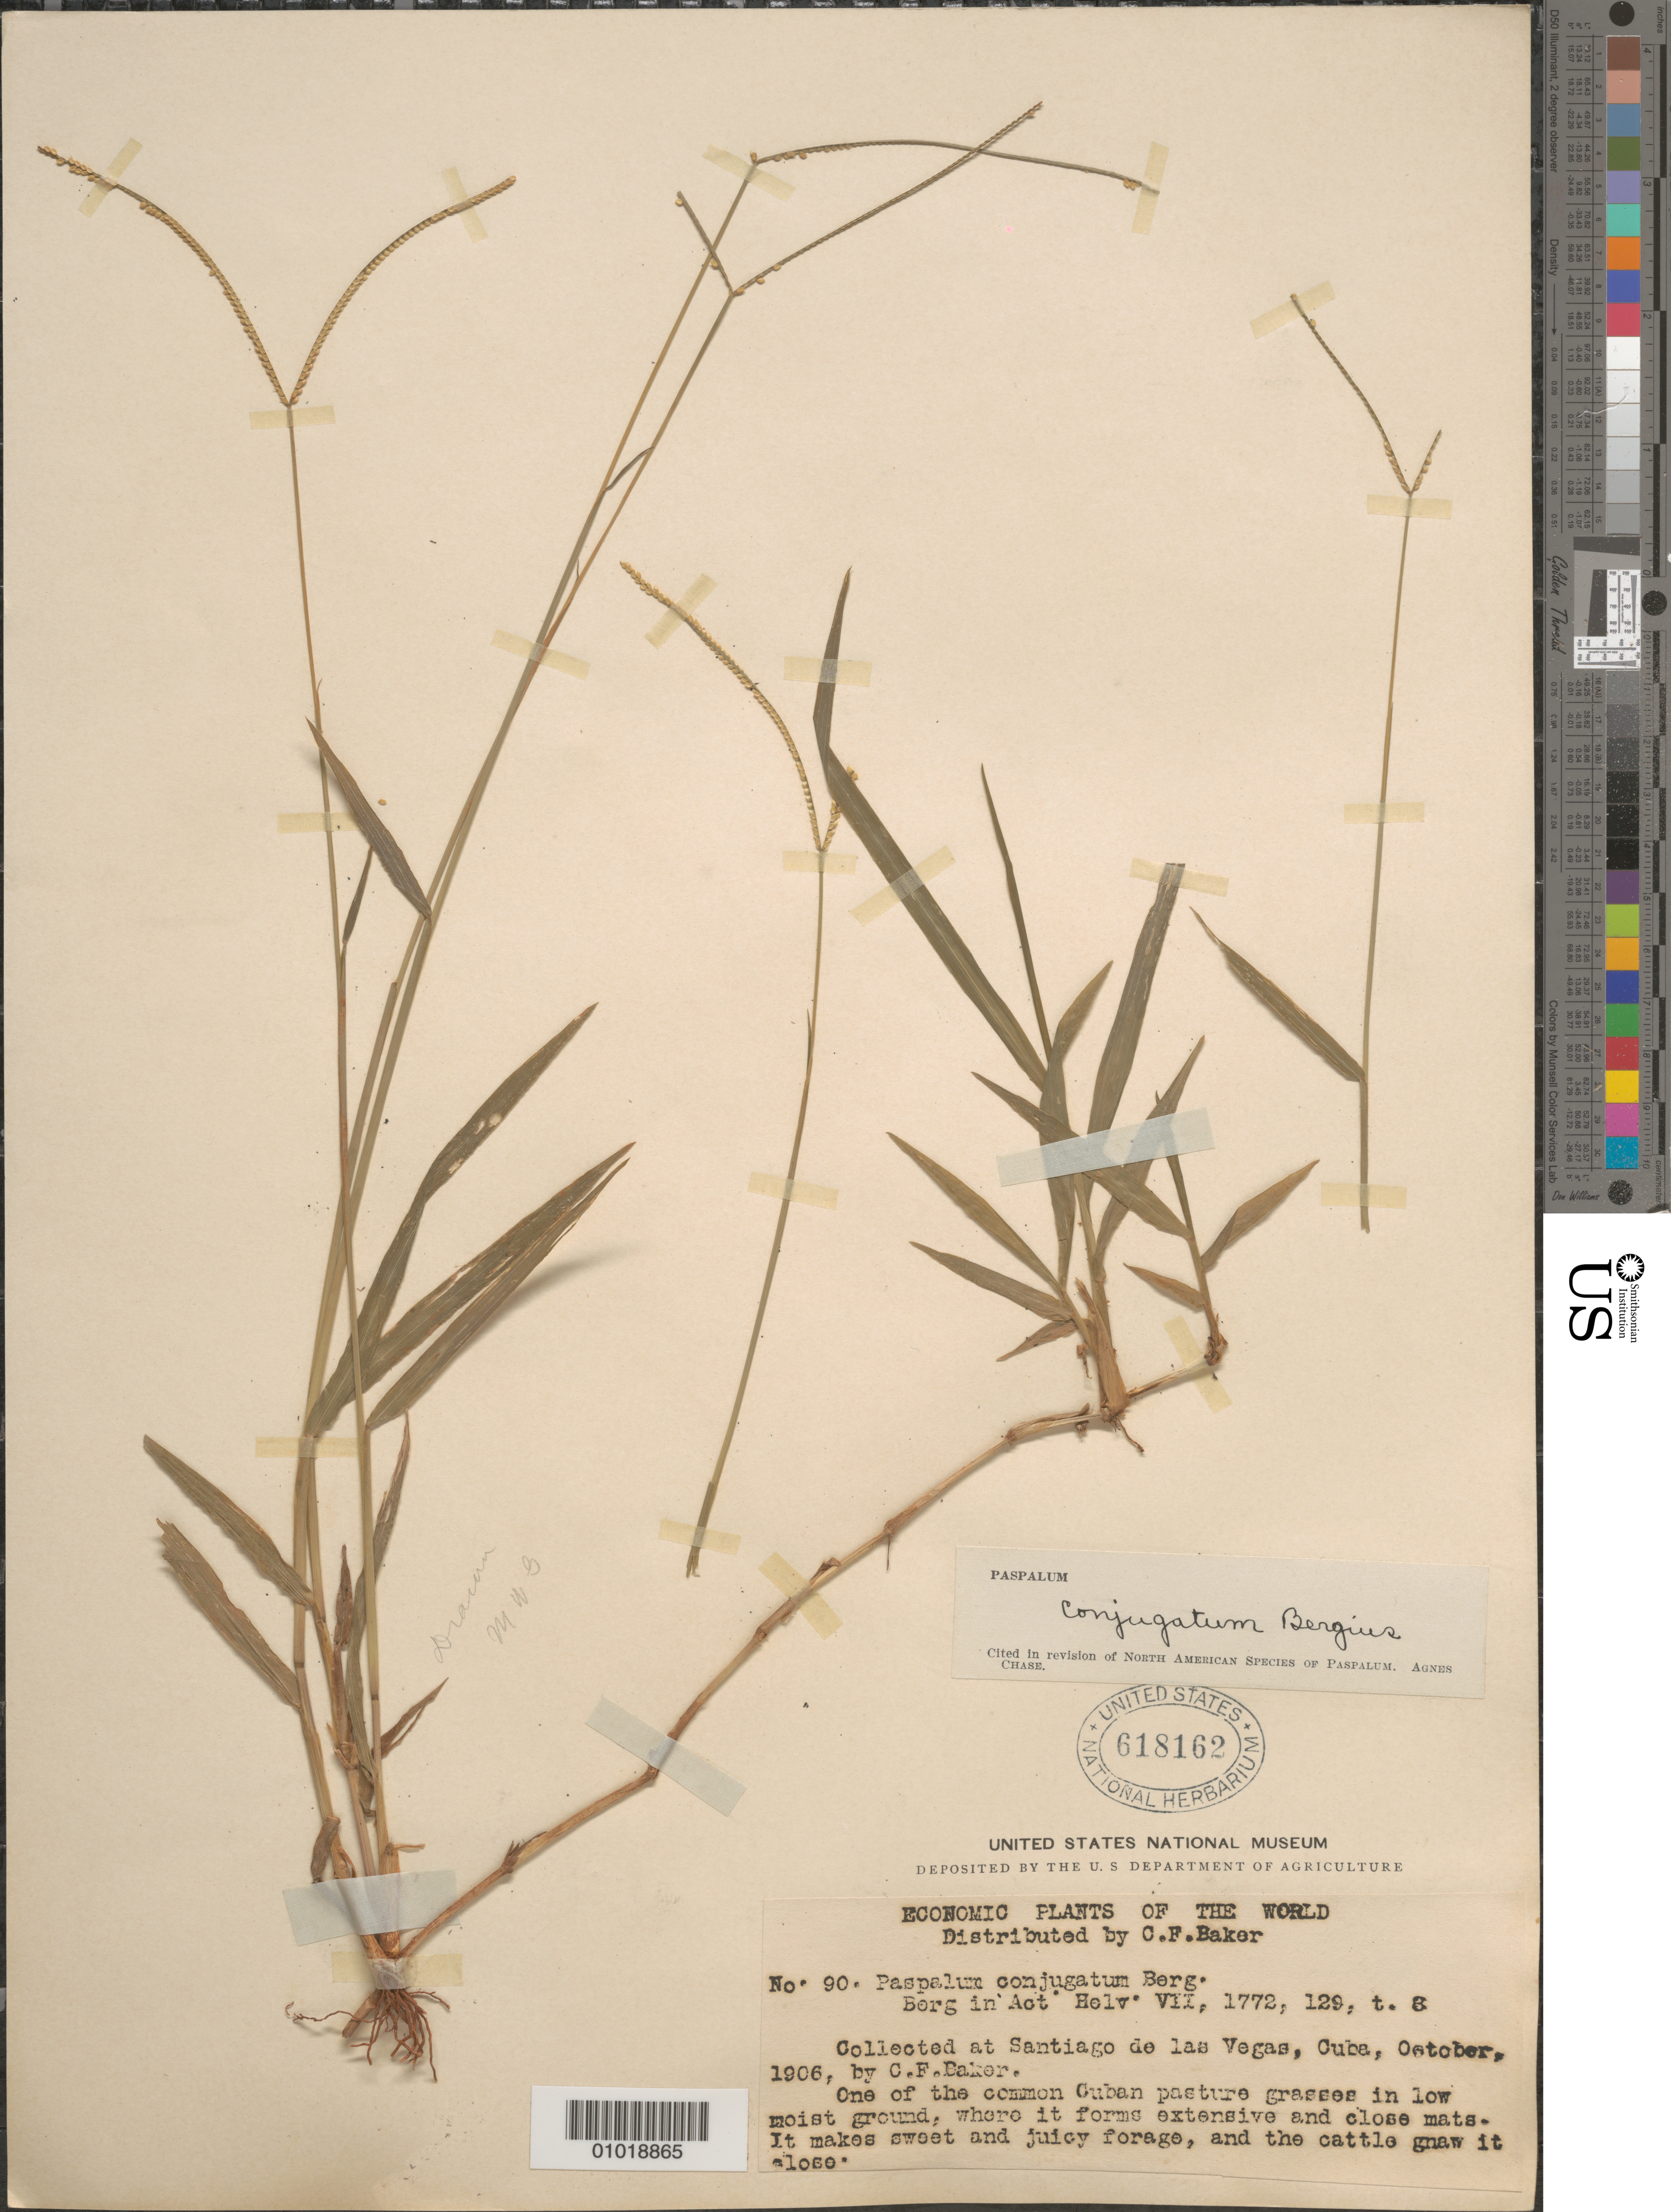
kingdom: Plantae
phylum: Tracheophyta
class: Liliopsida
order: Poales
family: Poaceae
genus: Paspalum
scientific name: Paspalum conjugatum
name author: P.J. Bergius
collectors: C. F. Baker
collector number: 90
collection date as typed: Oct 1906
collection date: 1906-10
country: Cuba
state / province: La Habana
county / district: Municipio Boyeros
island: Cuba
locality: Santiago de las Vegas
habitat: Pasture, low moist ground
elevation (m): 97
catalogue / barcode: US 618162